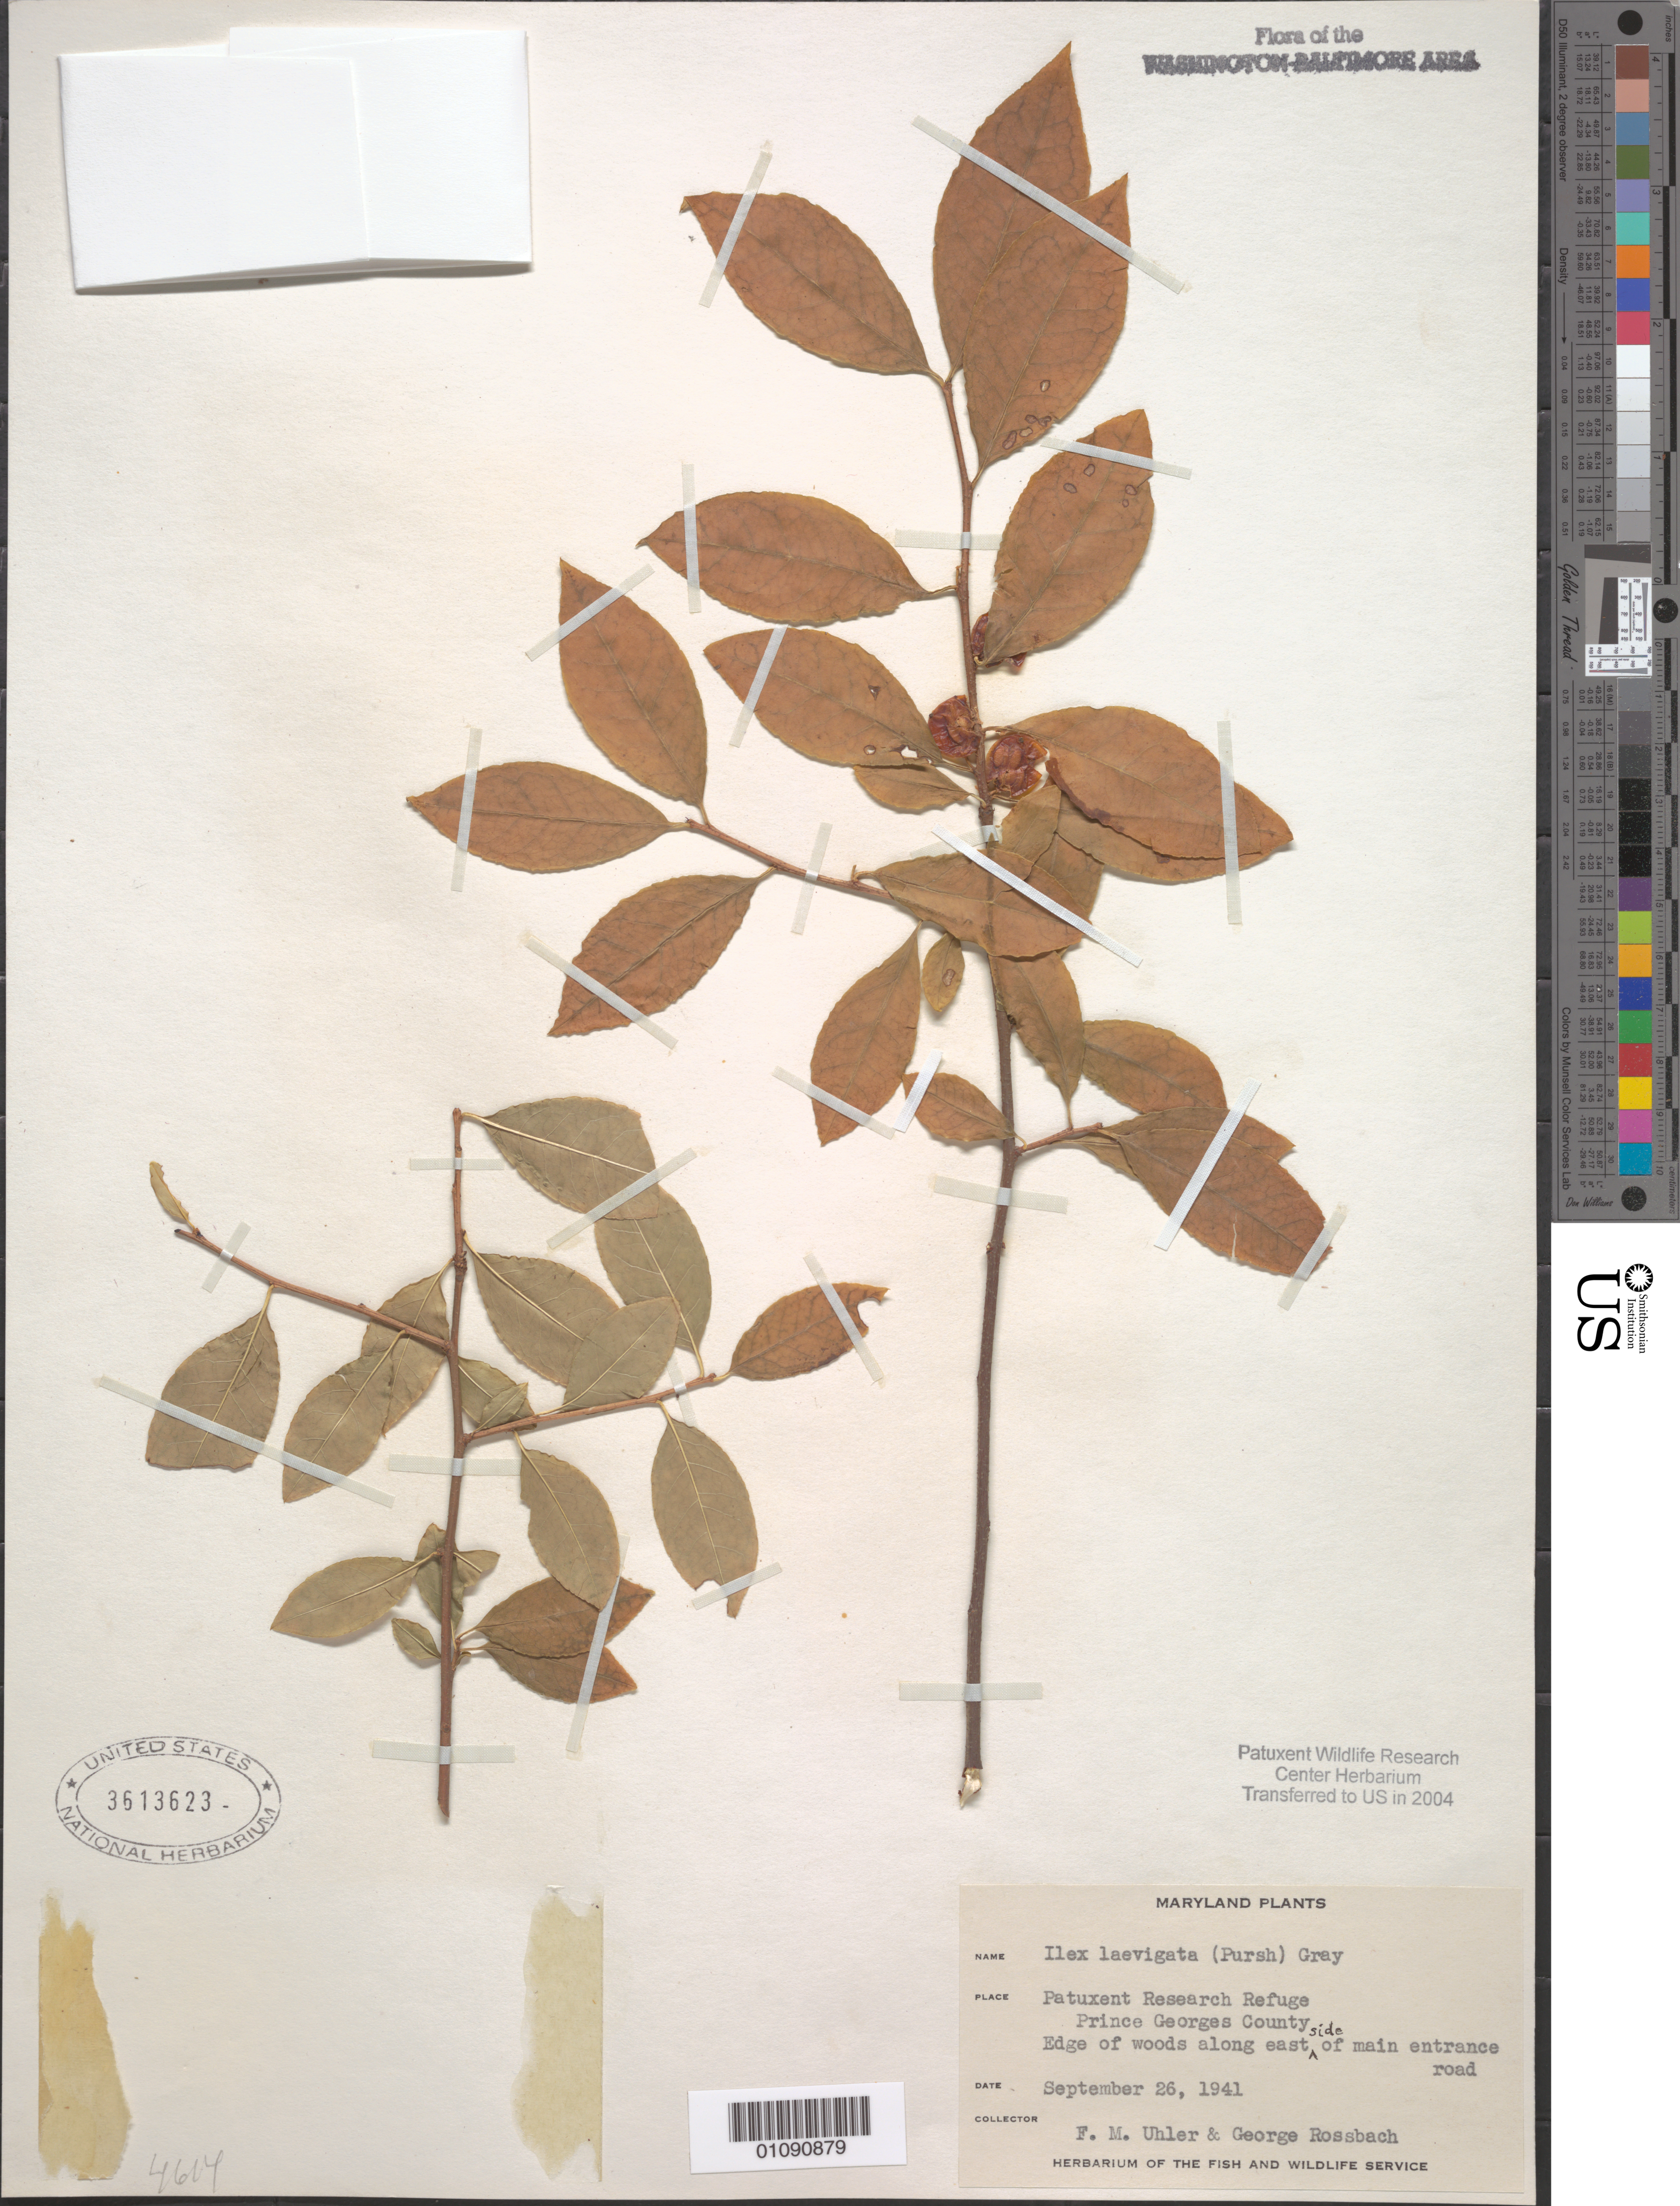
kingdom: Plantae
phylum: Tracheophyta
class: Magnoliopsida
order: Aquifoliales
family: Aquifoliaceae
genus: Ilex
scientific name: Ilex laevigata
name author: (Pursh) A. Gray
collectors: F. M. Uhler & G. Rossbach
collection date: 1941-09-26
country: United States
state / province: Maryland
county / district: Prince George's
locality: Patuxent Wildlife Refuge. Along E. side of main entrance road.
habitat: Edge of woods.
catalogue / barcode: US 3613623